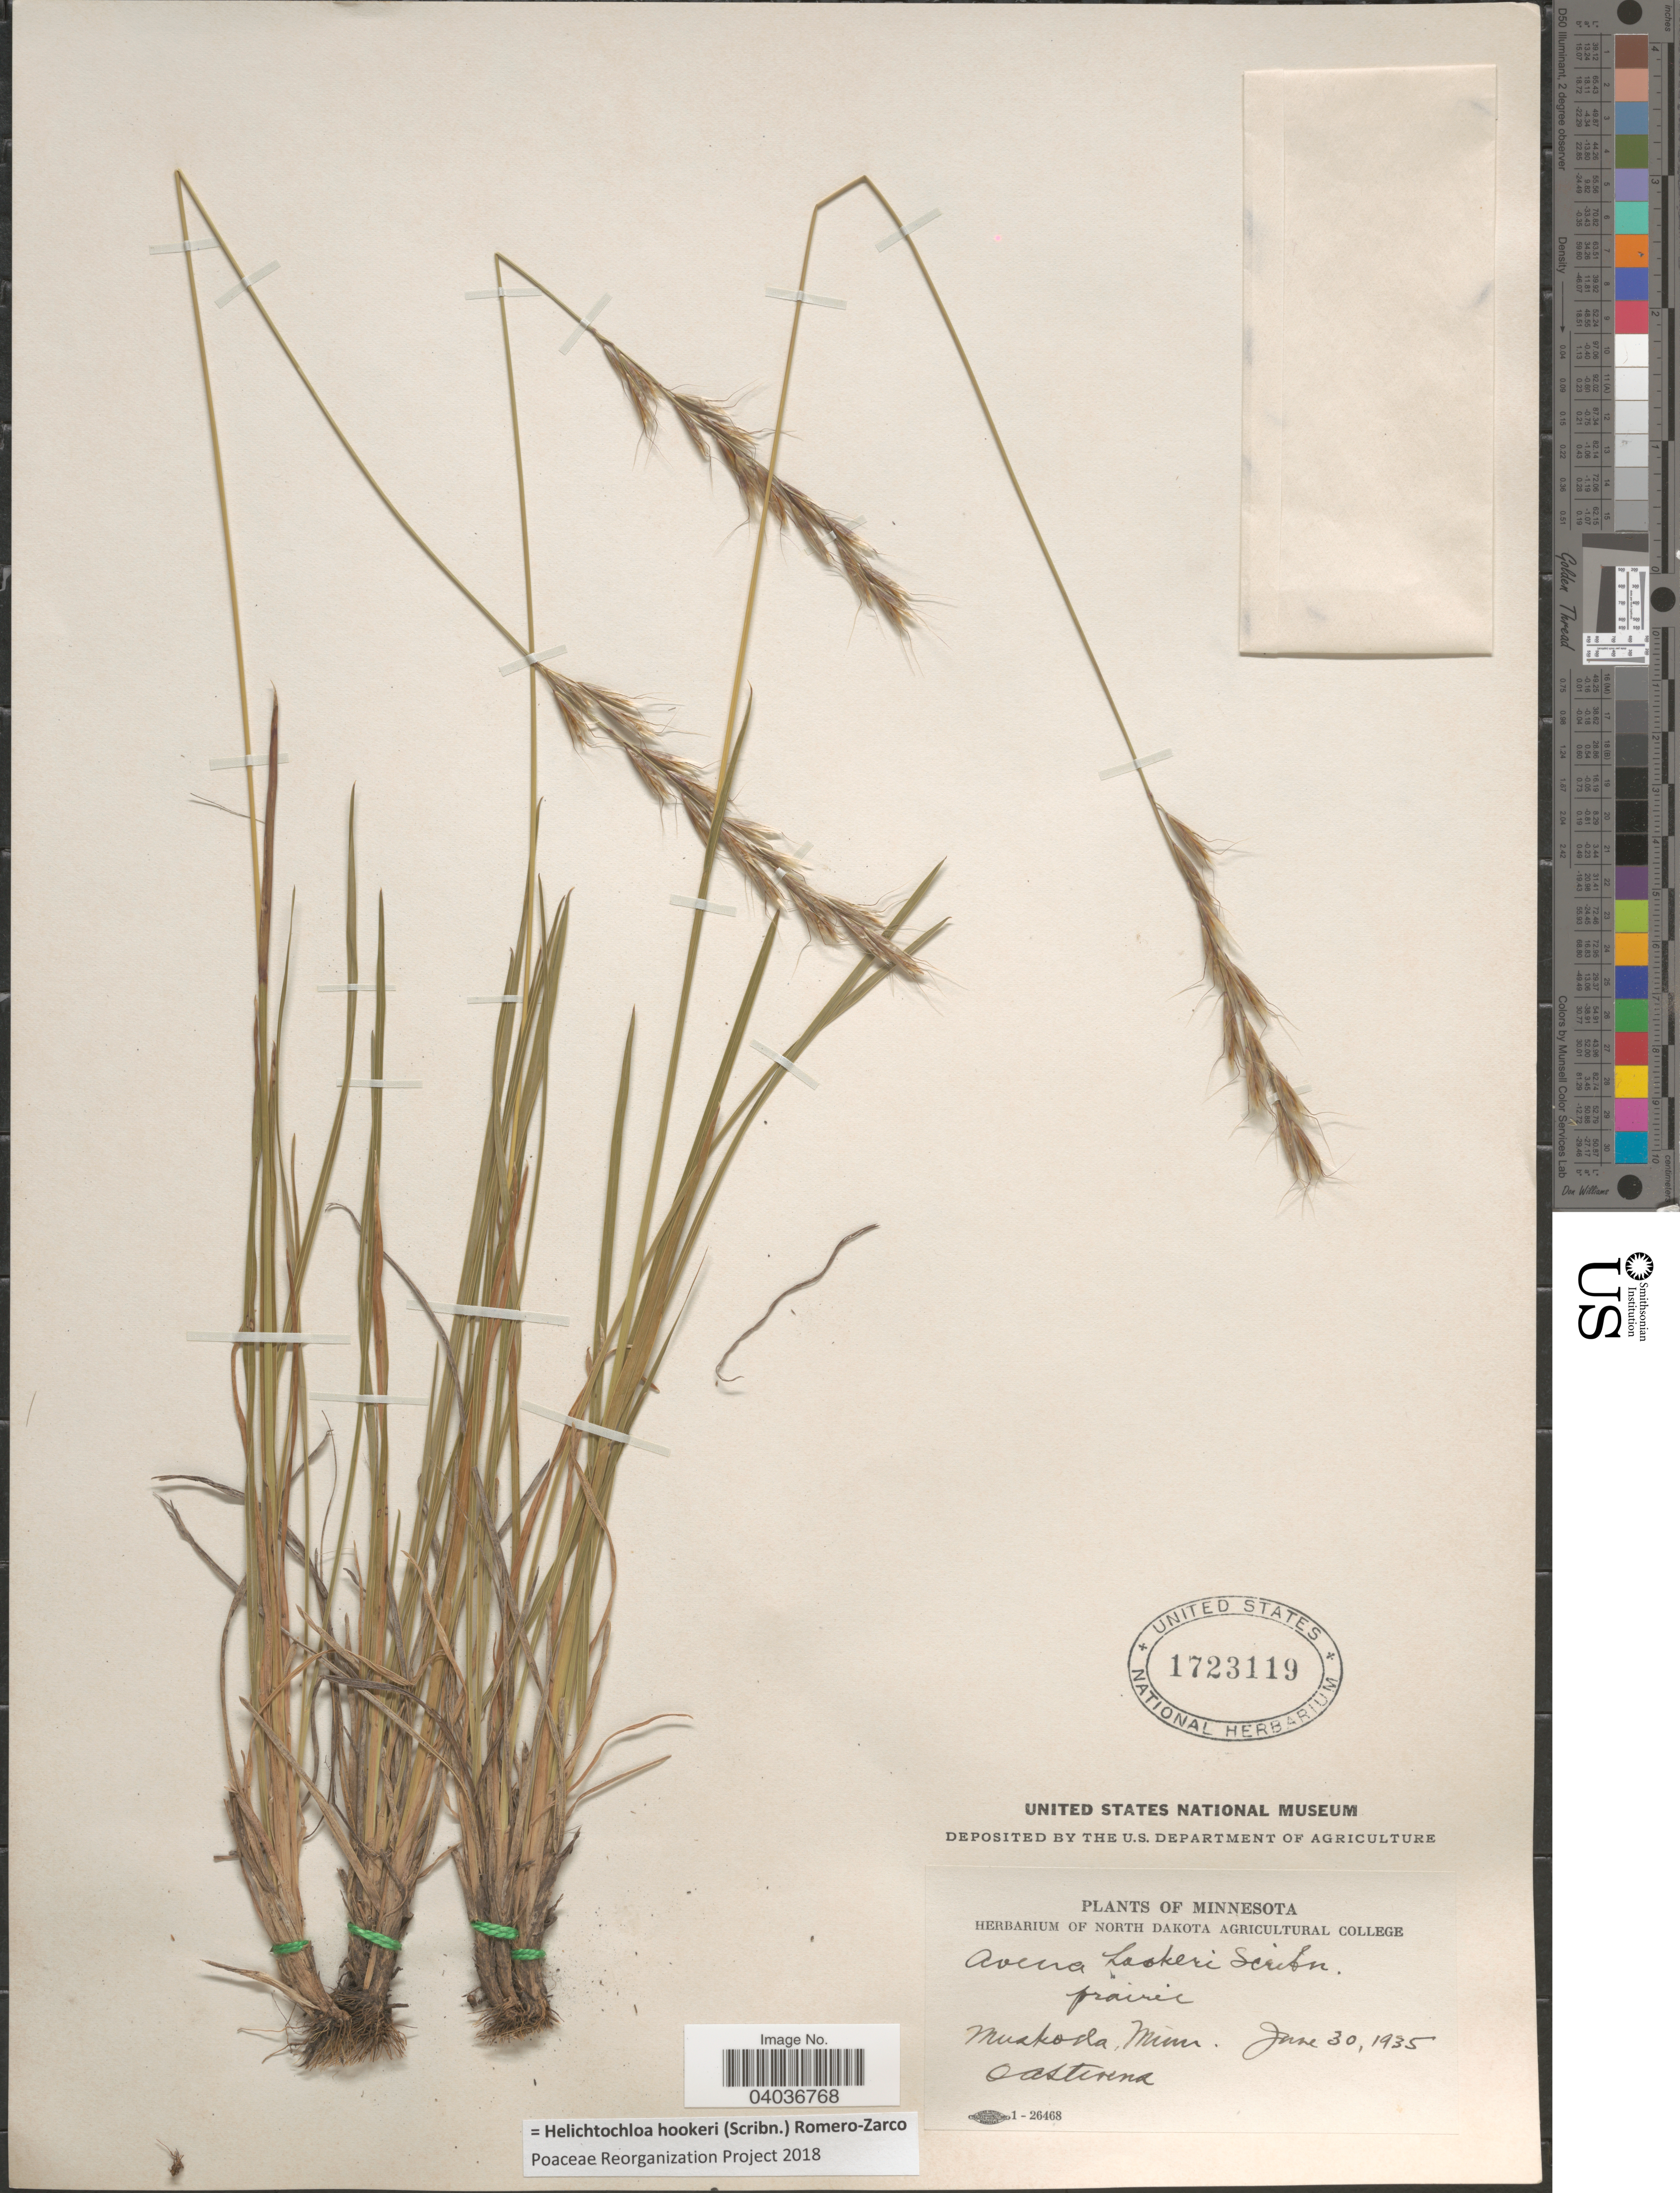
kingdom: Plantae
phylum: Tracheophyta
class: Liliopsida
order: Poales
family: Poaceae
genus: Helictochloa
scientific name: Helictochloa hookeri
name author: (Scribn.) Romero Zarco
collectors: O. A. Stevens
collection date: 1935-06-30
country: United States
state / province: Minnesota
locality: Muskoda.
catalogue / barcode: US 1723119